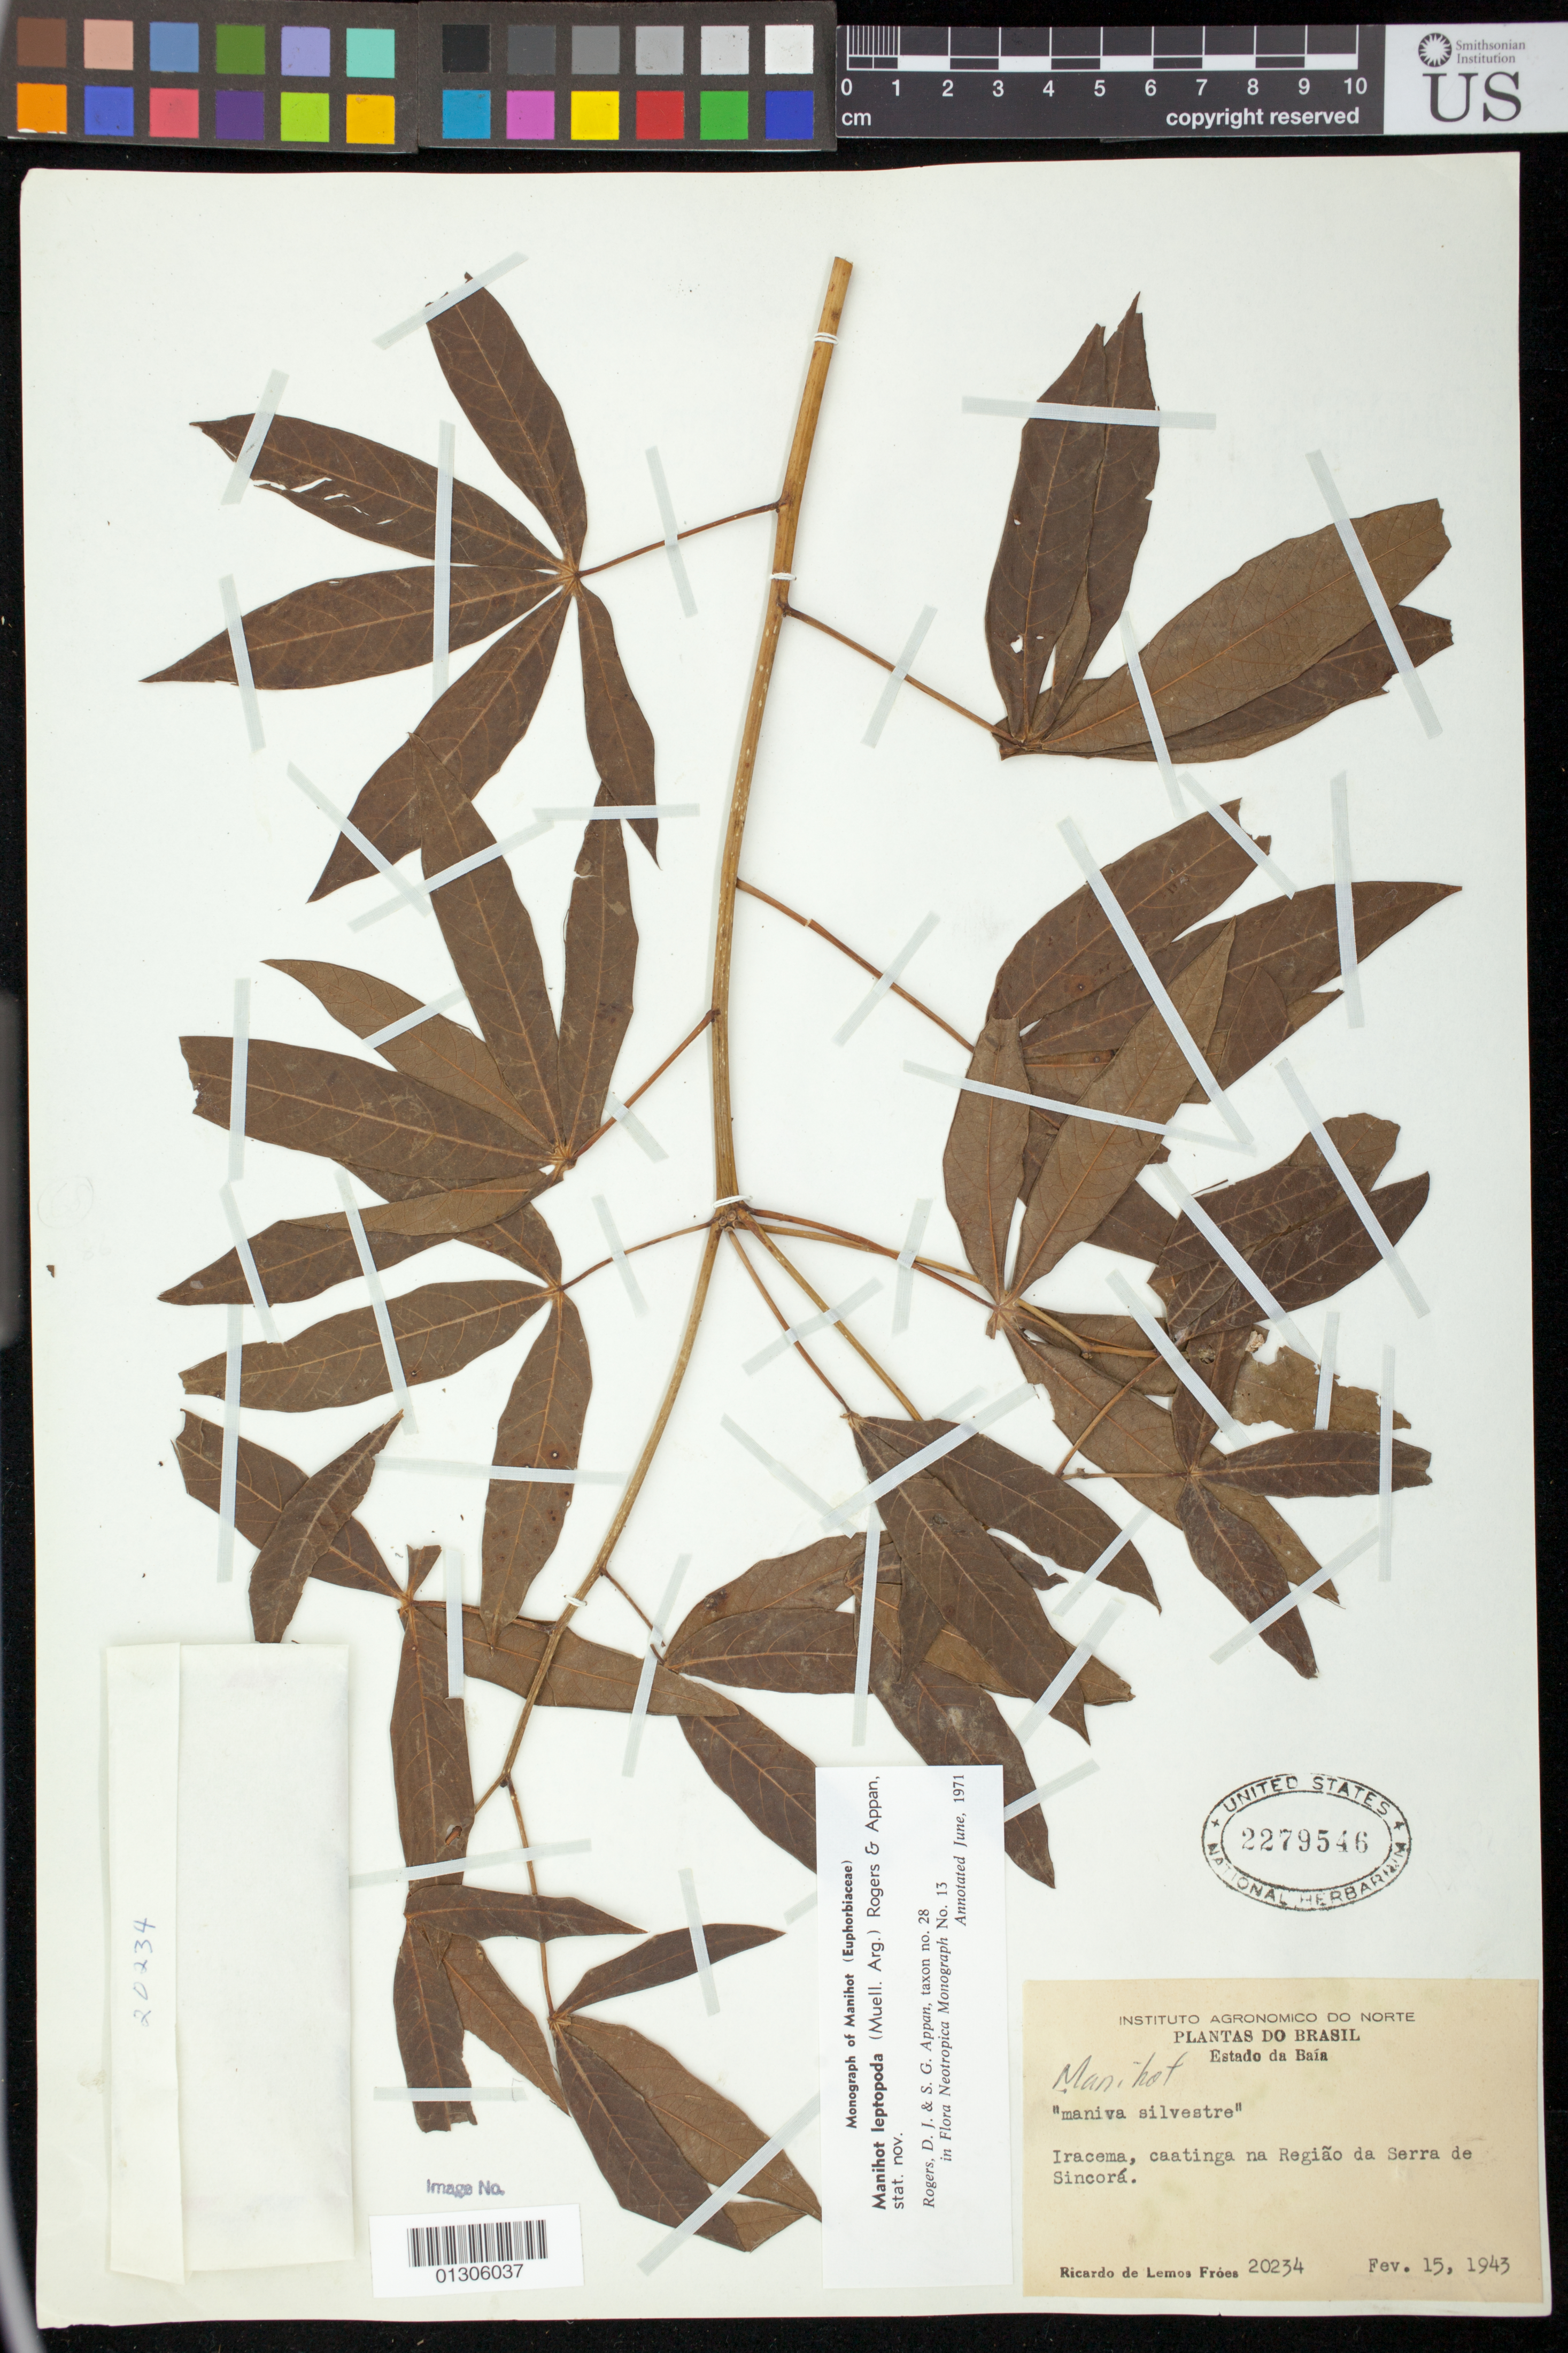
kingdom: Plantae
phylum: Tracheophyta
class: Magnoliopsida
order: Malpighiales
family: Euphorbiaceae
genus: Manihot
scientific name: Manihot leptopoda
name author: (Müll. Arg.) D.J. Rogers & Appan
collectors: R. L. Fróes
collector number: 20234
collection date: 1943-02-15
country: Brazil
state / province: Bahia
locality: Iracema, caatinga na Regiao da Serra de Sincora.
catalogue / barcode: US 2279546